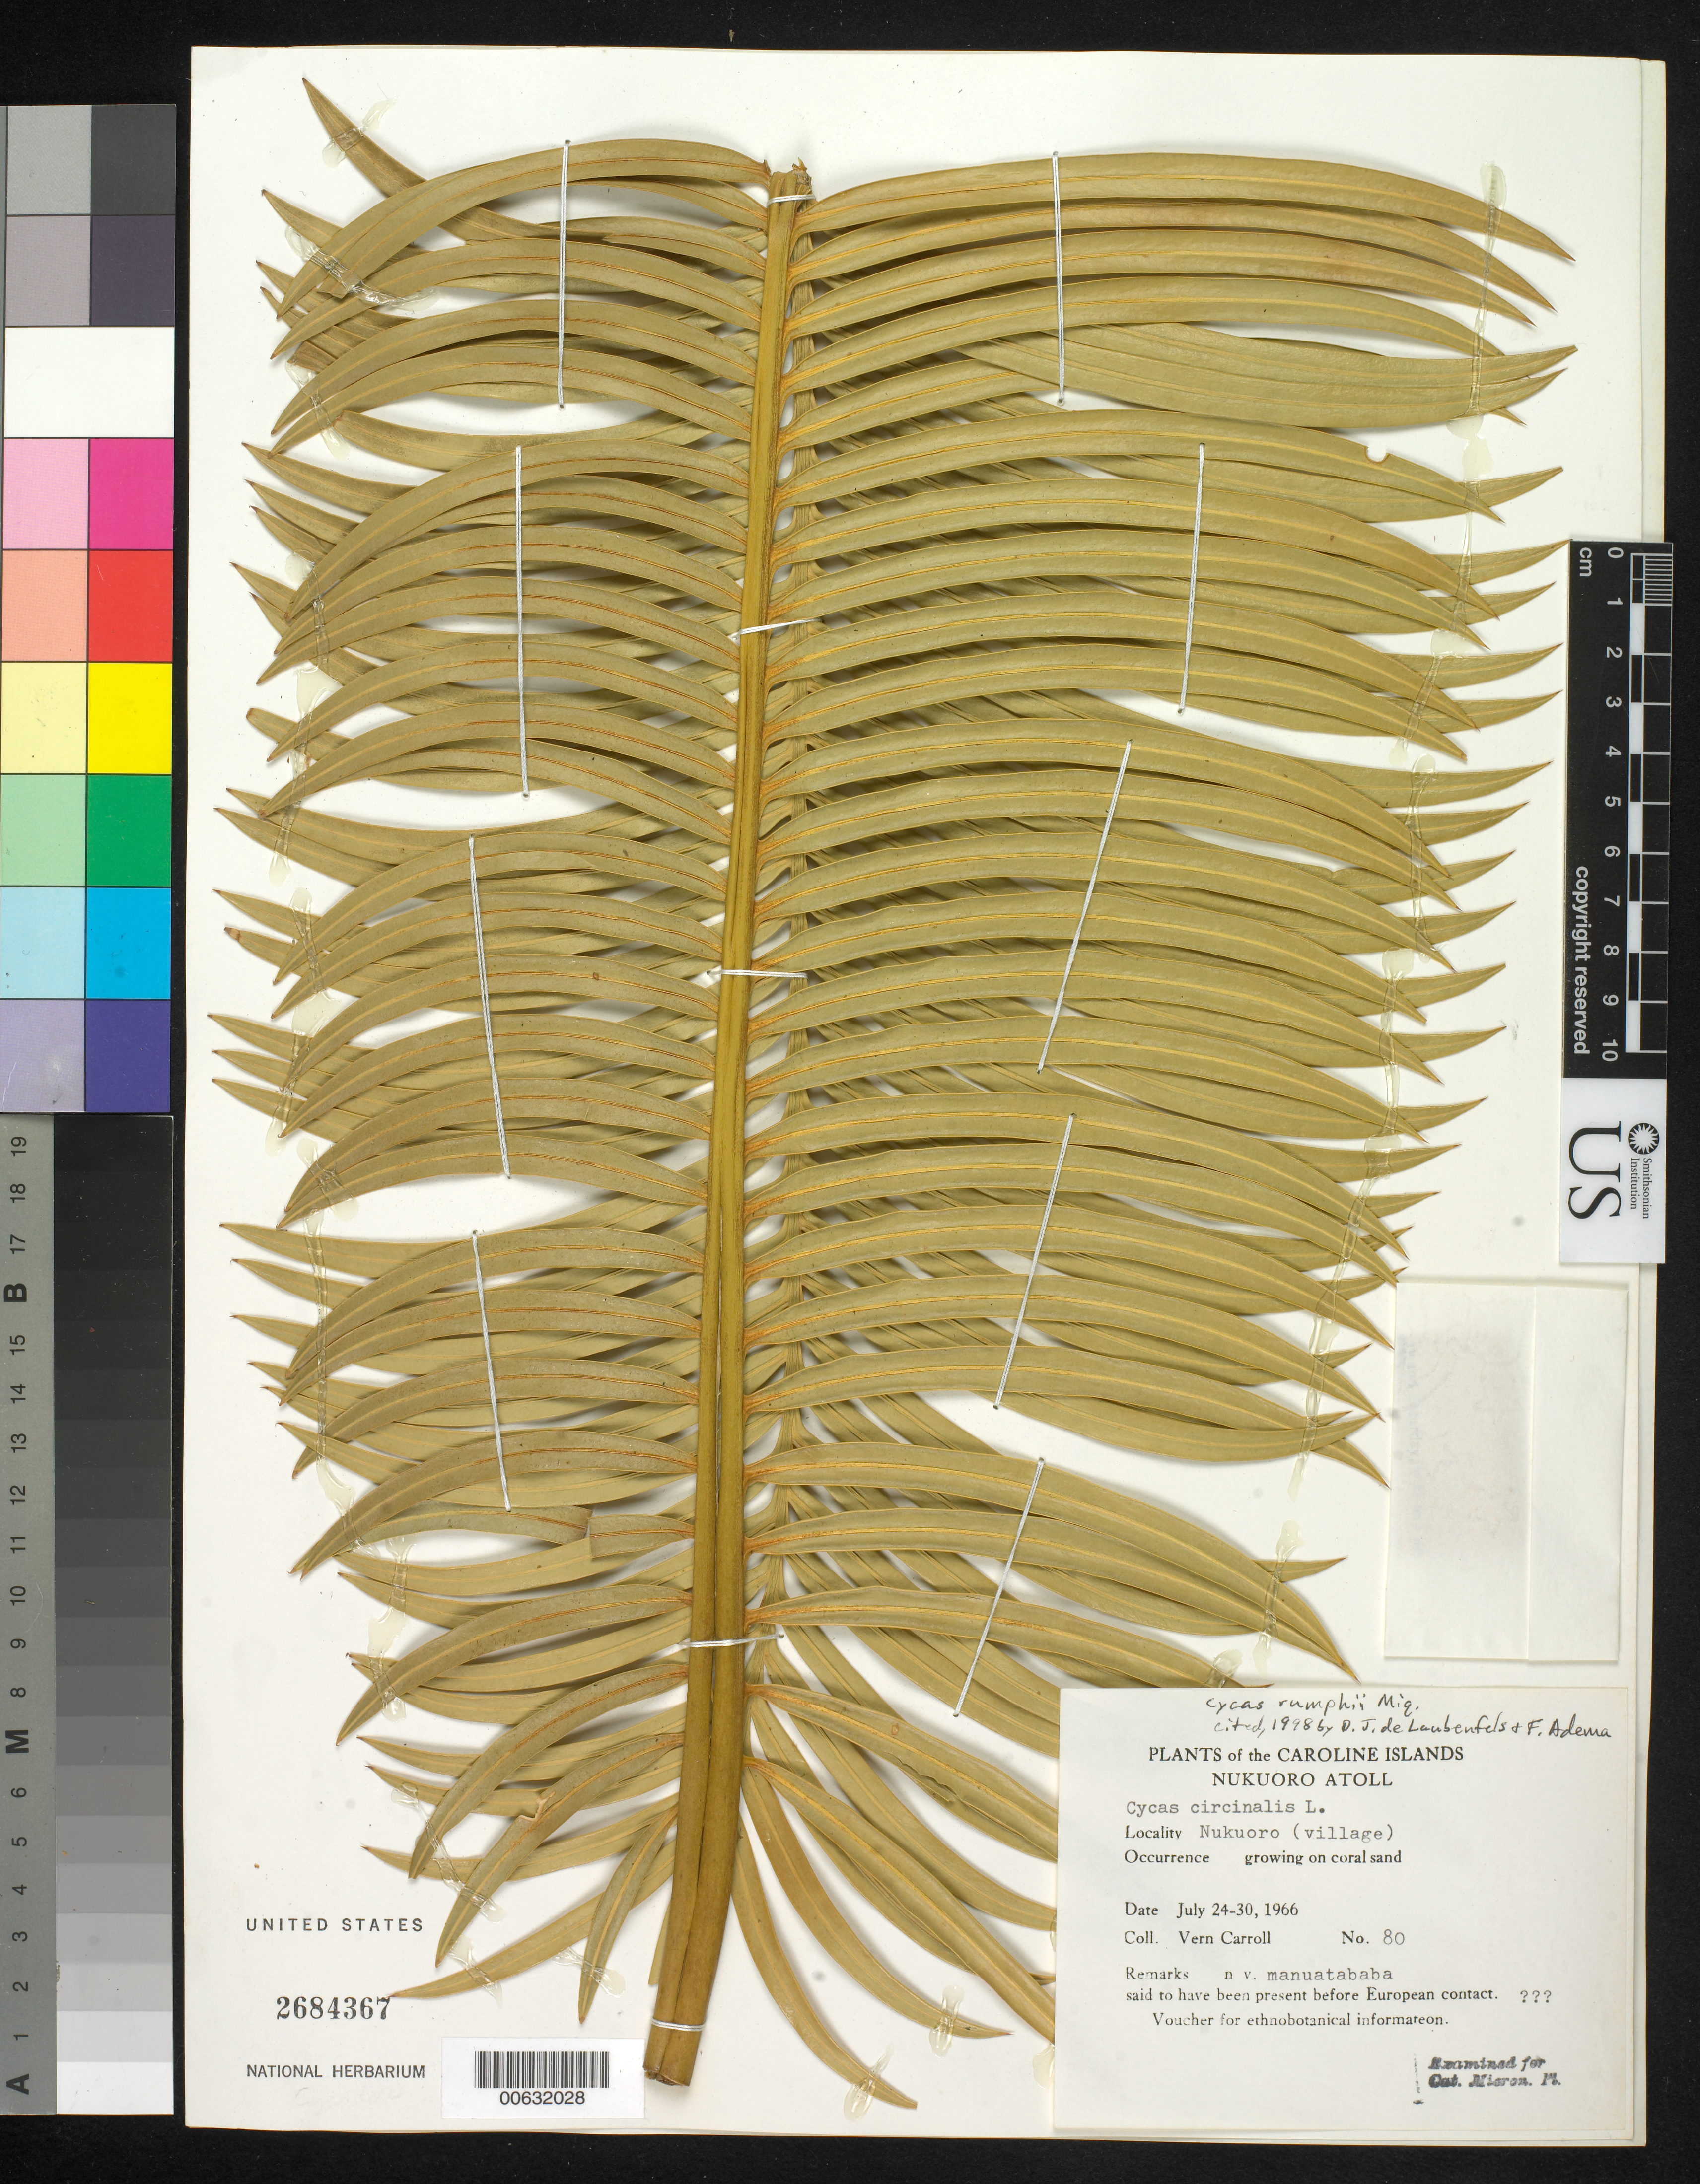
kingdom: Plantae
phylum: Tracheophyta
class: Cycadopsida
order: Cycadales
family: Cycadaceae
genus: Cycas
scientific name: Cycas rumphii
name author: Miq.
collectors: V. Carroll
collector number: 80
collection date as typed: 24 Jul 1966 to 30 Jul 1966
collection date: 1966-07-24/1966-07-30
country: Micronesia, Federated States of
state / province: Pohnpei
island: Nukuoro Atoll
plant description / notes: Common name: Manuatababa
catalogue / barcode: US 2684367